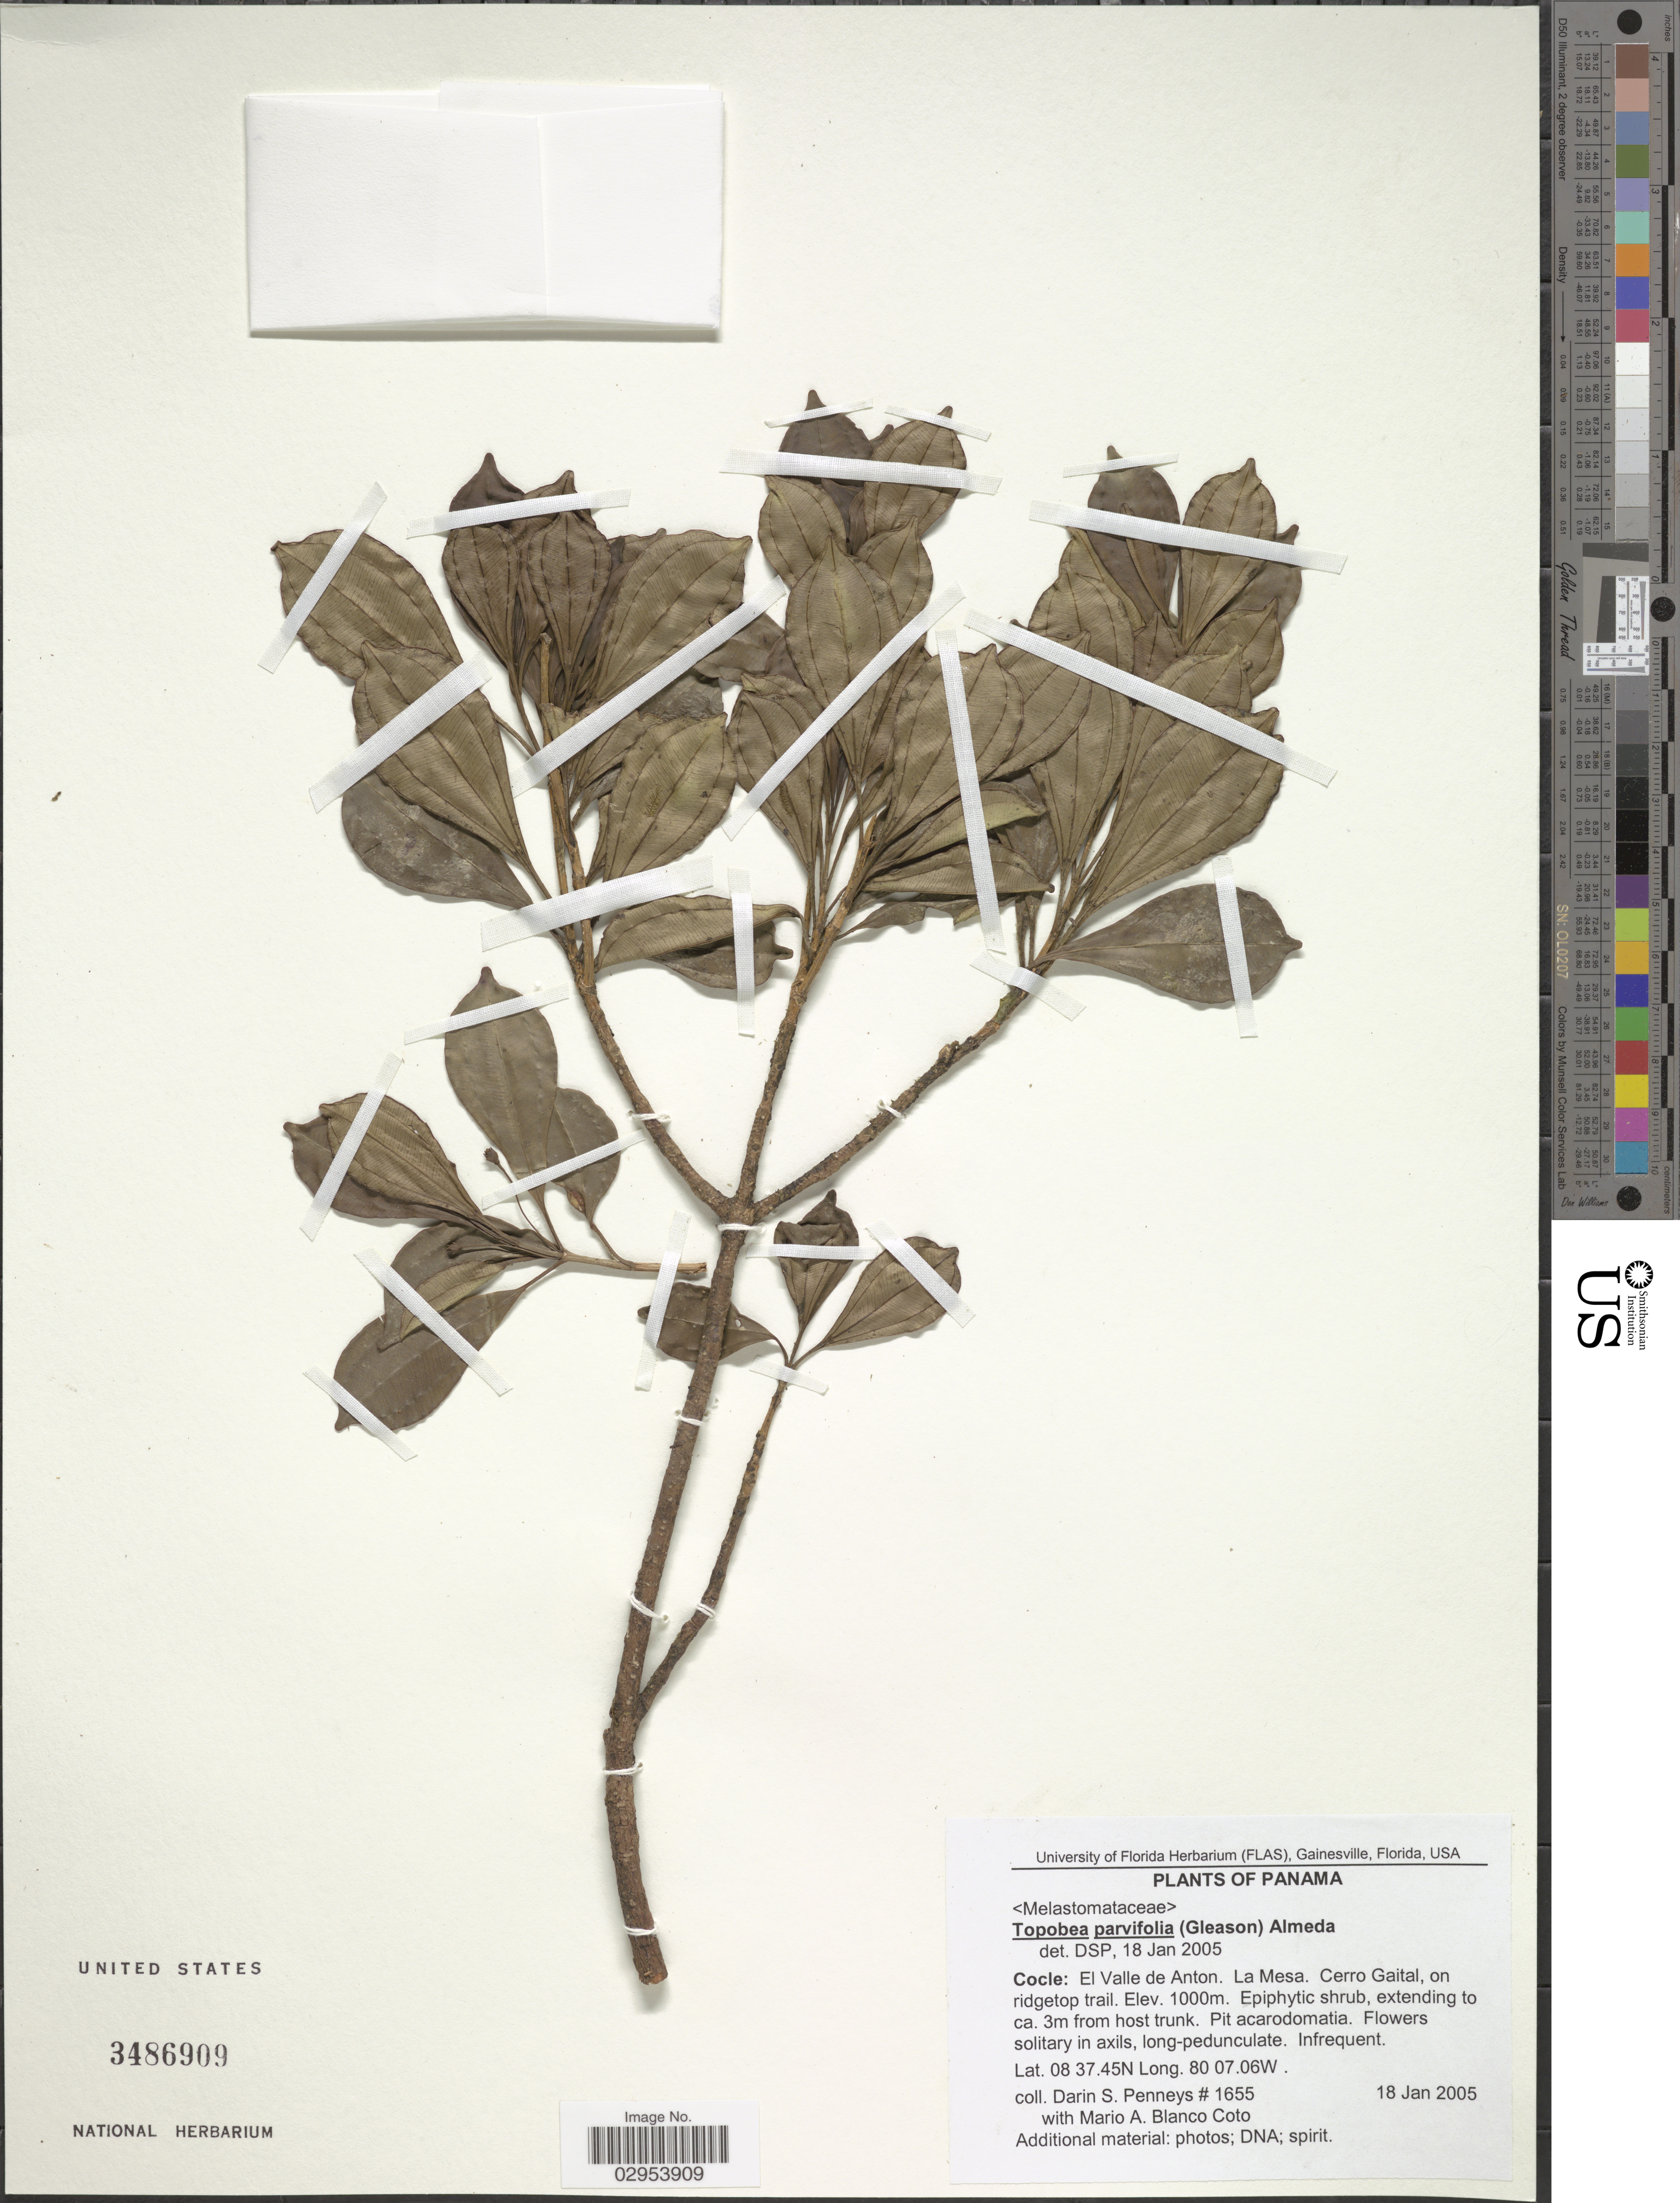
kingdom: Plantae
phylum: Tracheophyta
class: Magnoliopsida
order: Myrtales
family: Melastomataceae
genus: Topobea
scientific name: Topobea parvifolia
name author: (Gleason) Almeda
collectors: D. S. Penneys & M. A. Blanco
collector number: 1655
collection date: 2005-01-18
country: Panama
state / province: Coclé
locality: El valle de Anton. La Mesa. Cerro Gaital, on ridgetop trail.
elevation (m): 1000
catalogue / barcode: US 3486909